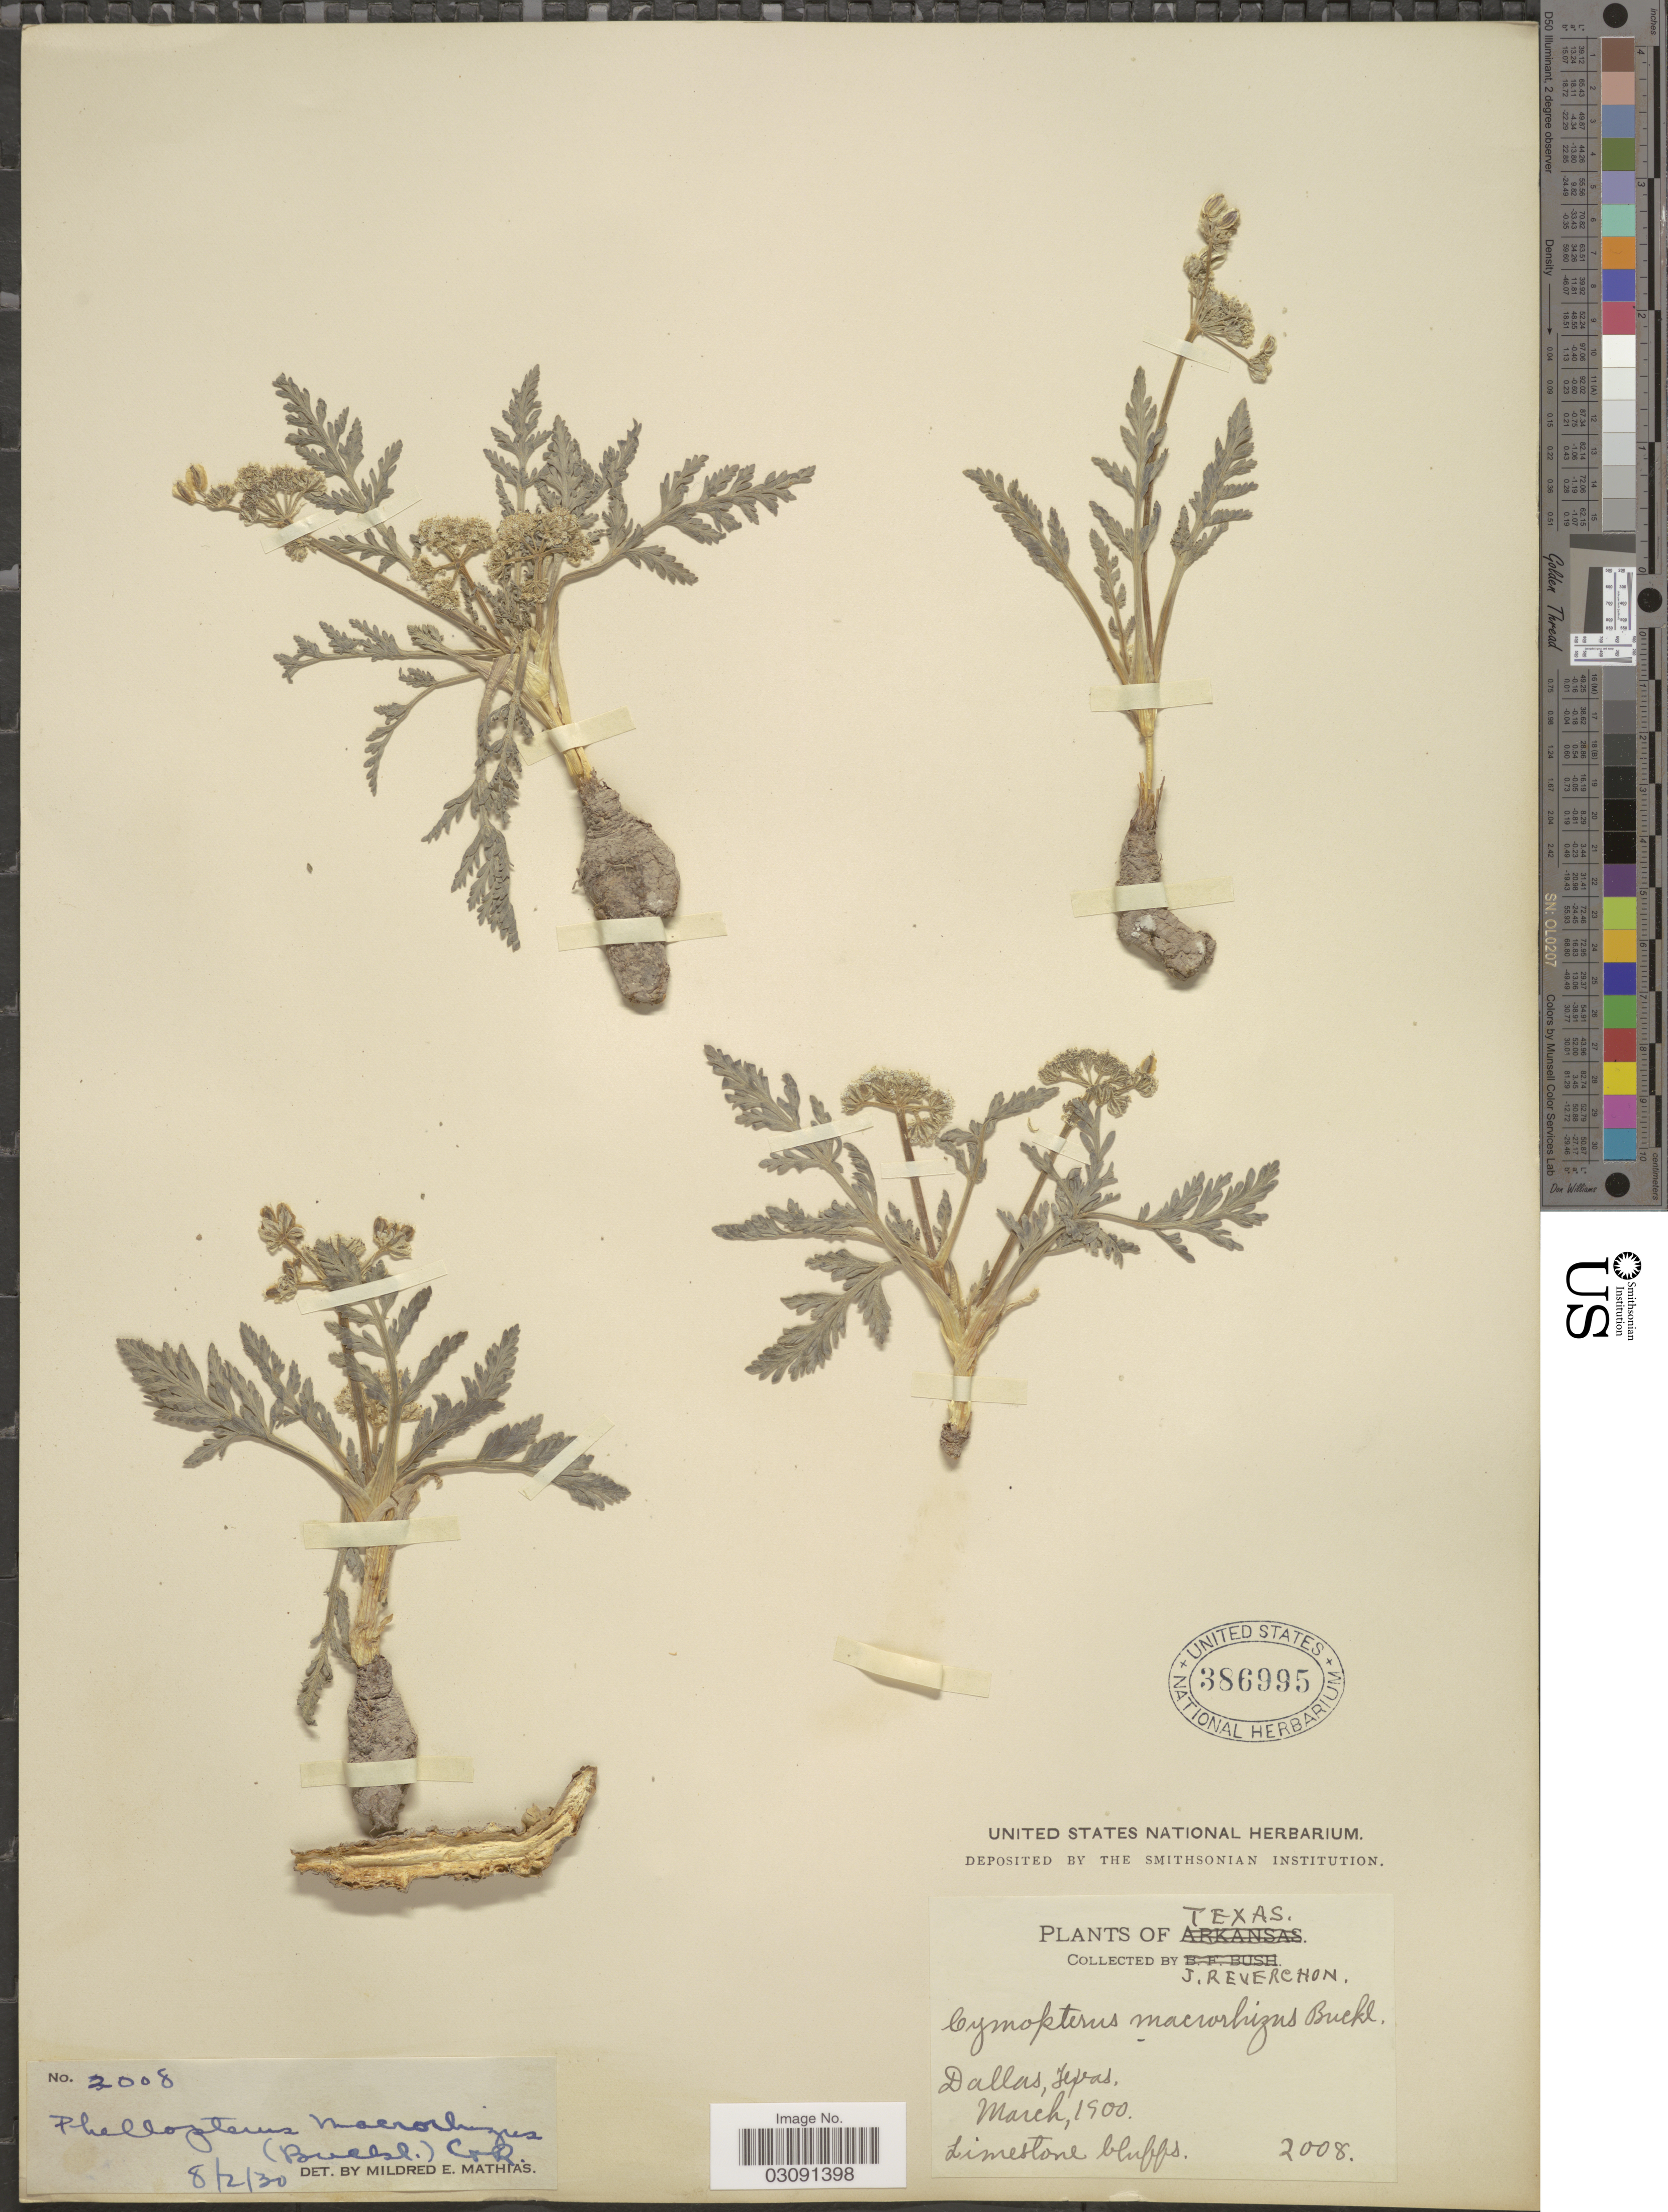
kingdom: Plantae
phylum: Tracheophyta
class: Magnoliopsida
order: Apiales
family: Apiaceae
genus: Cymopterus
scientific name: Cymopterus macrorhizus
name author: Buckley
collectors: J. Reverchon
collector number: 2008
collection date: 1900-03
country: United States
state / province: Texas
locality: Dallas.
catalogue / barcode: US 386995